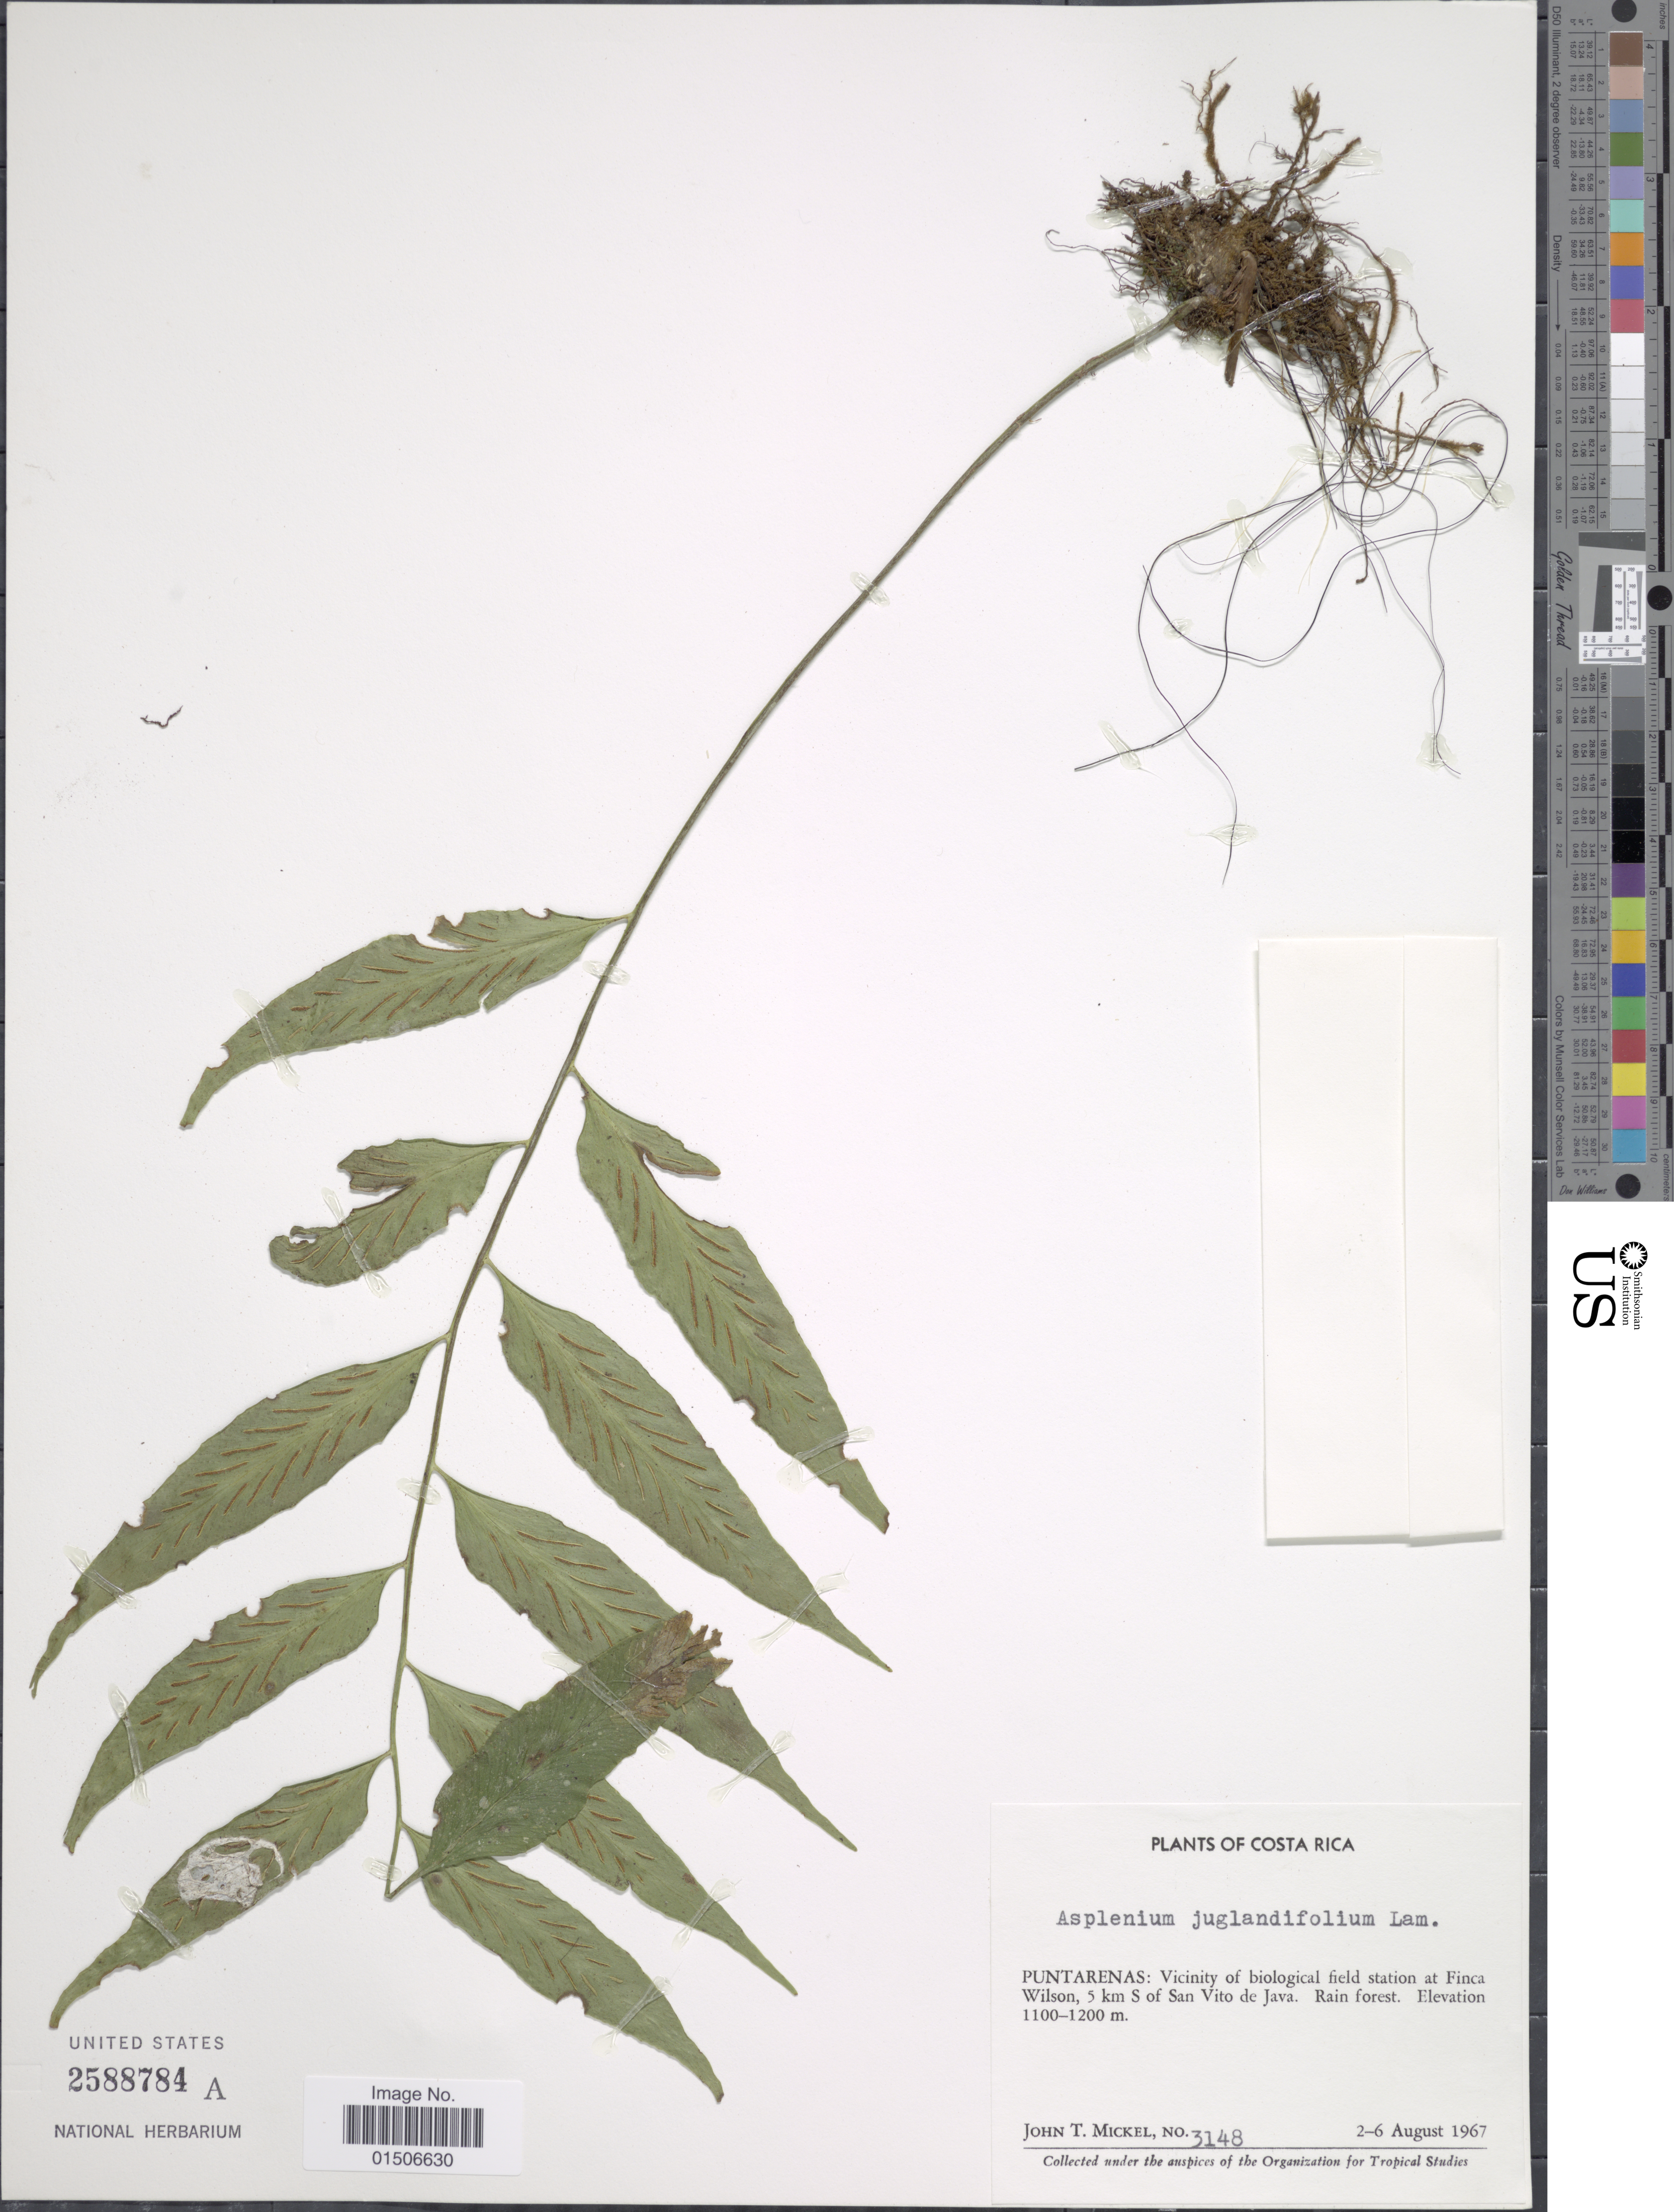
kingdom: Plantae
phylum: Tracheophyta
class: Polypodiopsida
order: Polypodiales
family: Aspleniaceae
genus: Asplenium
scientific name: Asplenium juglandifolium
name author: Lam.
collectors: J. T. Mickel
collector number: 3148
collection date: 1967-08-02/1967-08-06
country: Costa Rica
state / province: Puntarenas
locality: Vicinity of biological field station at Finca Wilson, 5 km S of San Vito de Java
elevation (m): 1100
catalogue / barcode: US 2588784A